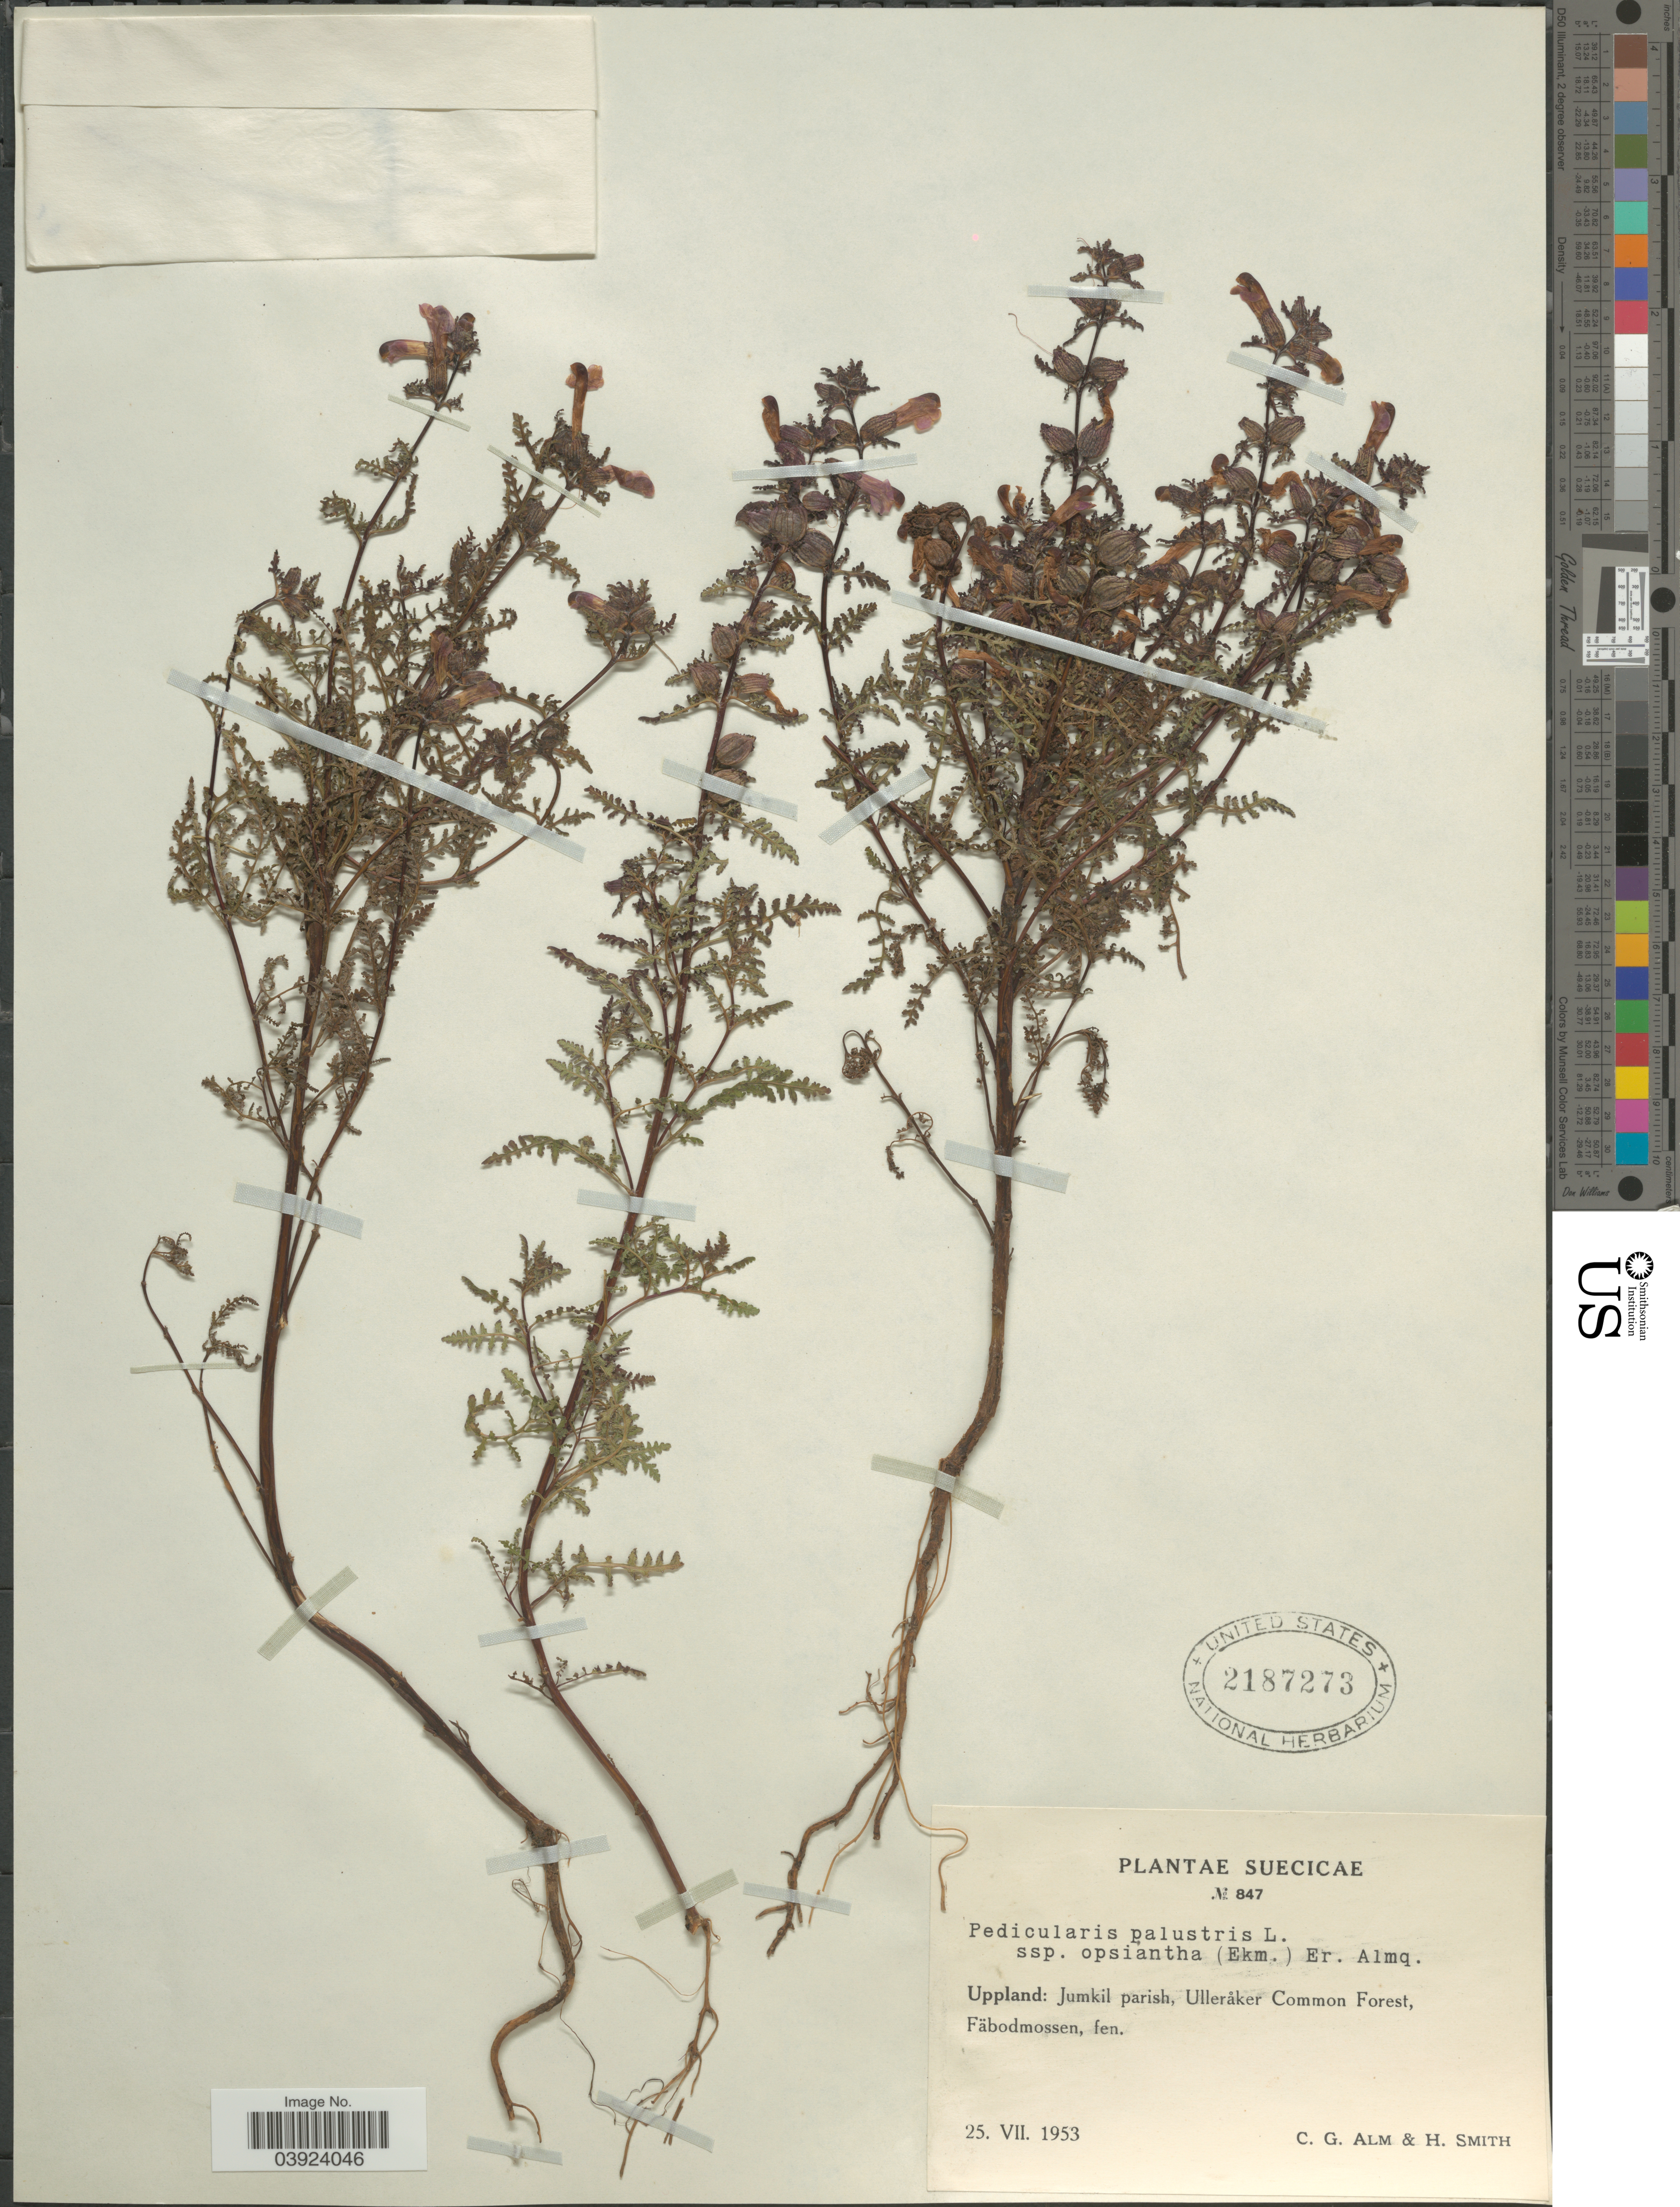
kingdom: Plantae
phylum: Tracheophyta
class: Magnoliopsida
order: Lamiales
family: Orobanchaceae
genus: Pedicularis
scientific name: Pedicularis palustris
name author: L.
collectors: C. Alm & H. Smith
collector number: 847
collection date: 1953-07-25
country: Sweden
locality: Suecicae. Uppland: Jumkil parish, Ulleråker Common Forest, Fäbodmossen, fen.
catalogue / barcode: US 2187273